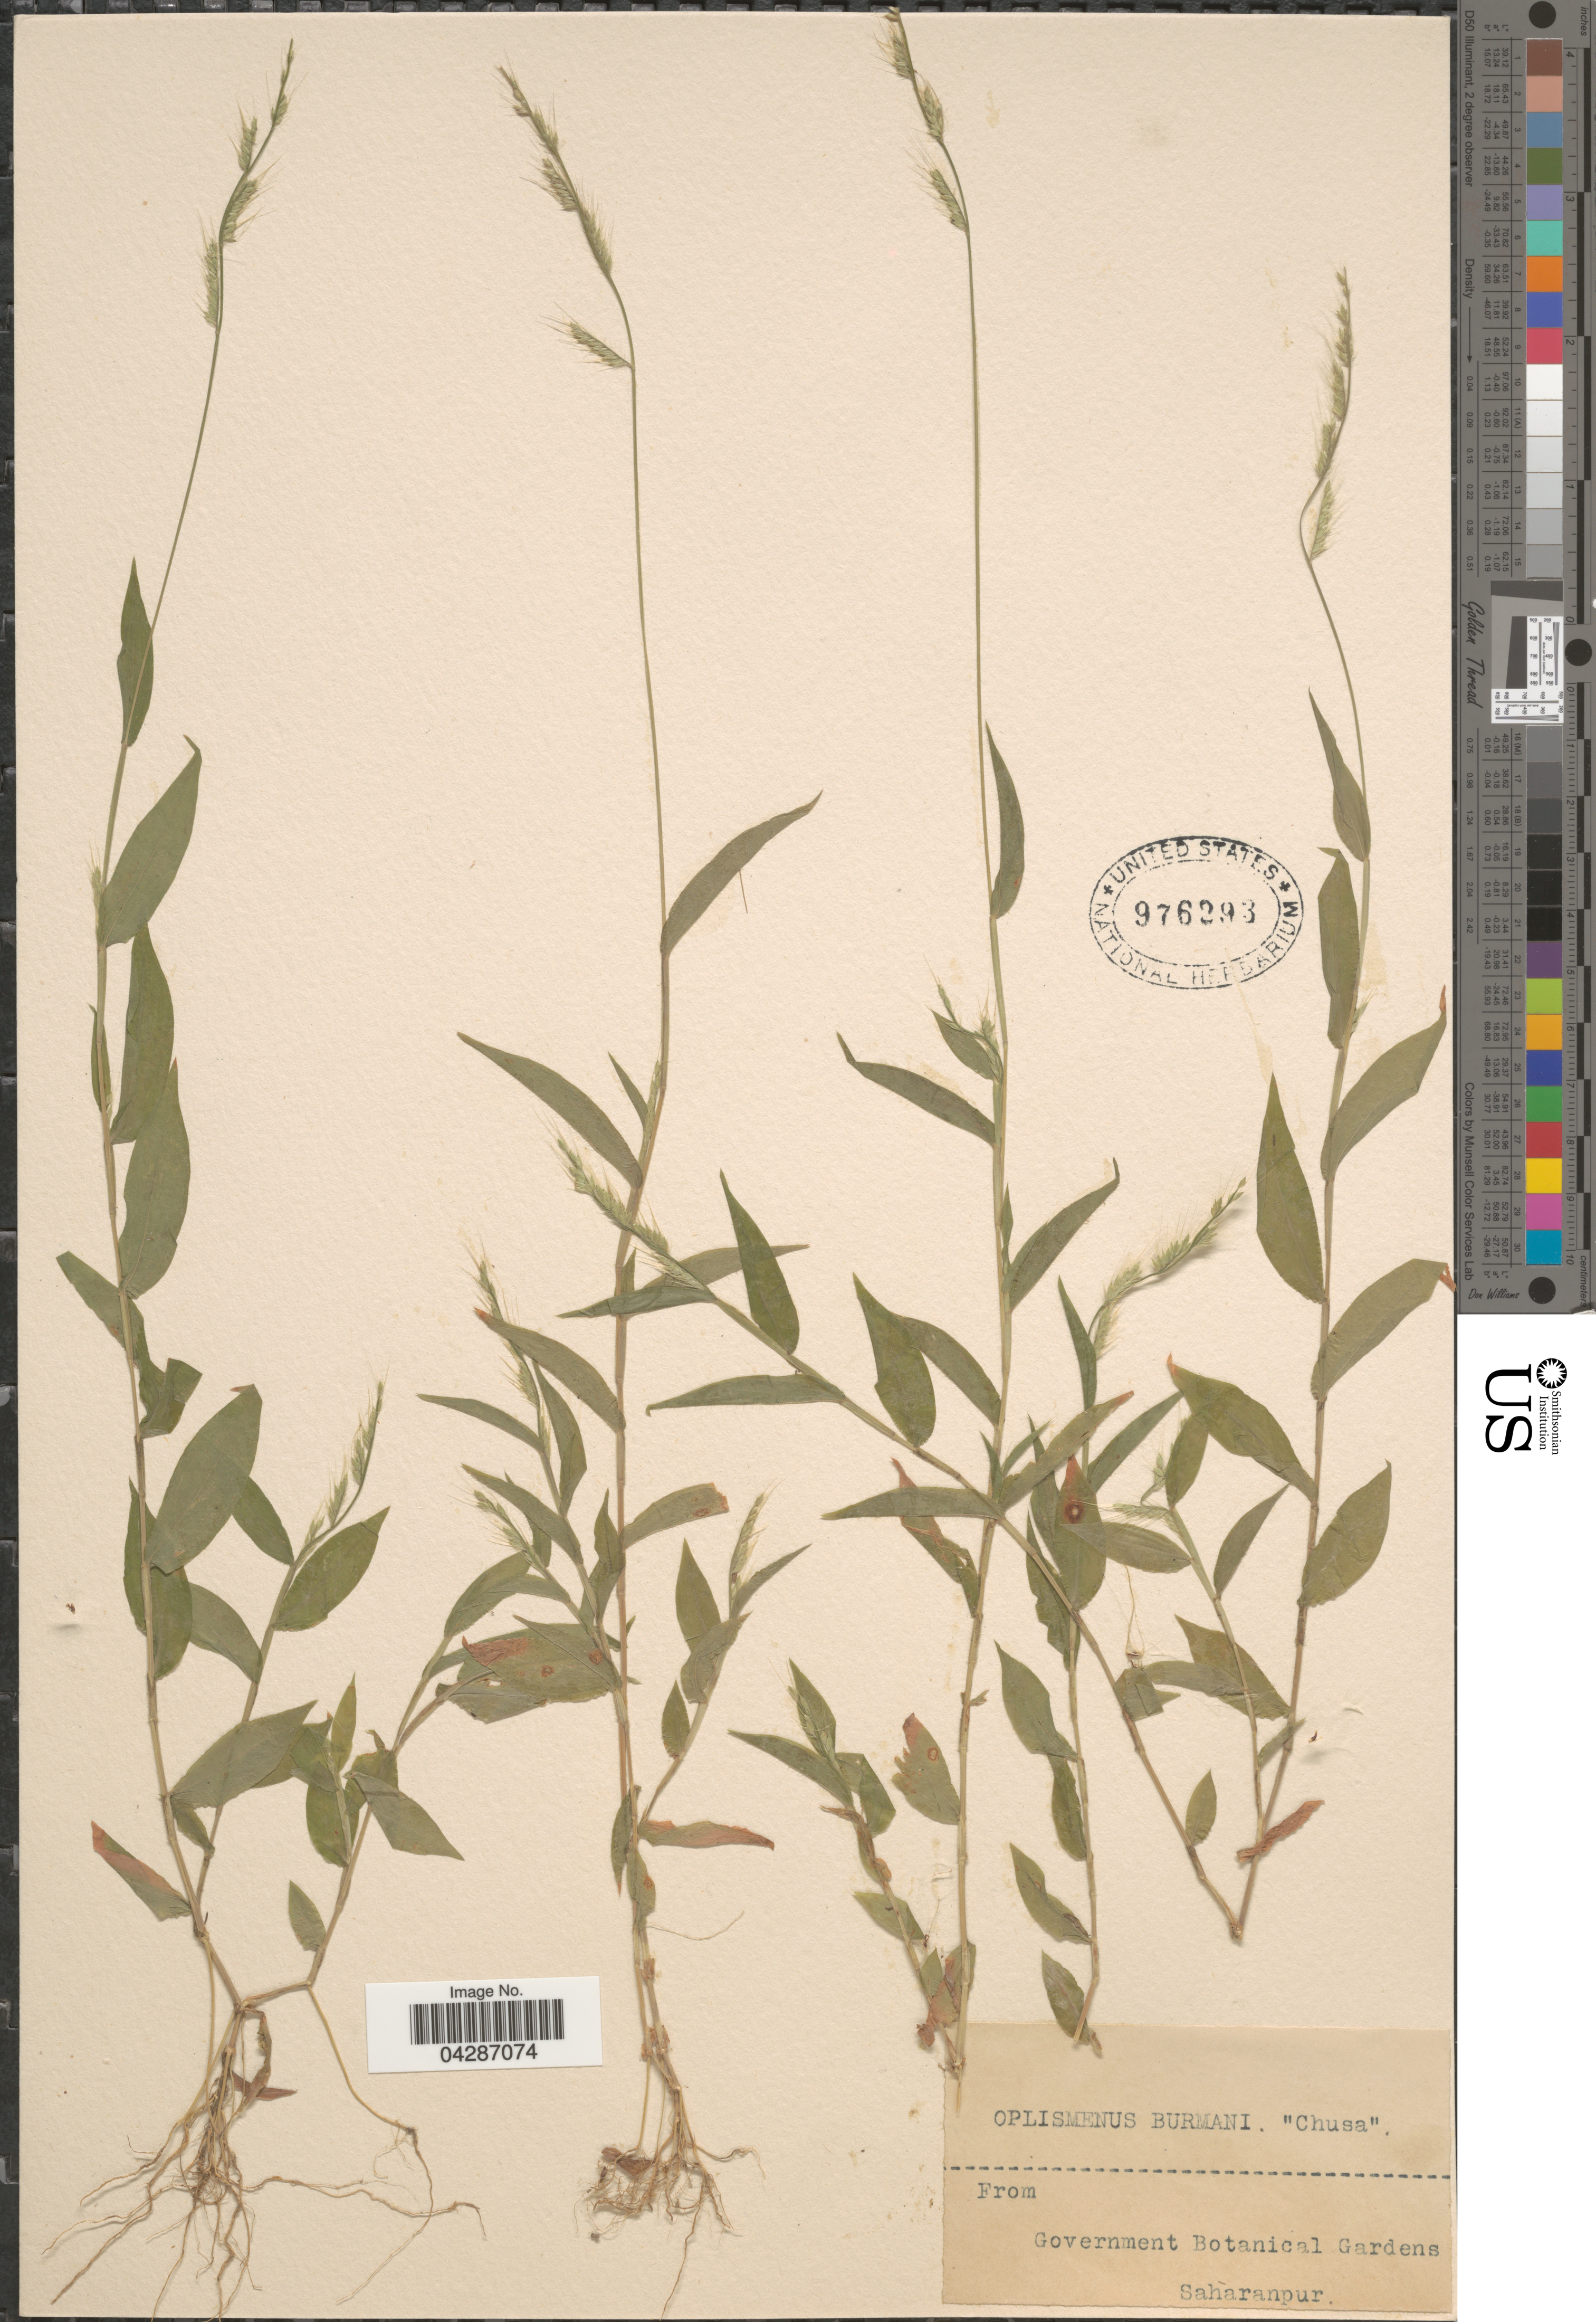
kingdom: Plantae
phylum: Tracheophyta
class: Liliopsida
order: Poales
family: Poaceae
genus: Oplismenus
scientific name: Oplismenus burmannii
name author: (Retz.) P. Beauv.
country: India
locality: Saharanpur.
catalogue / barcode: US 976293